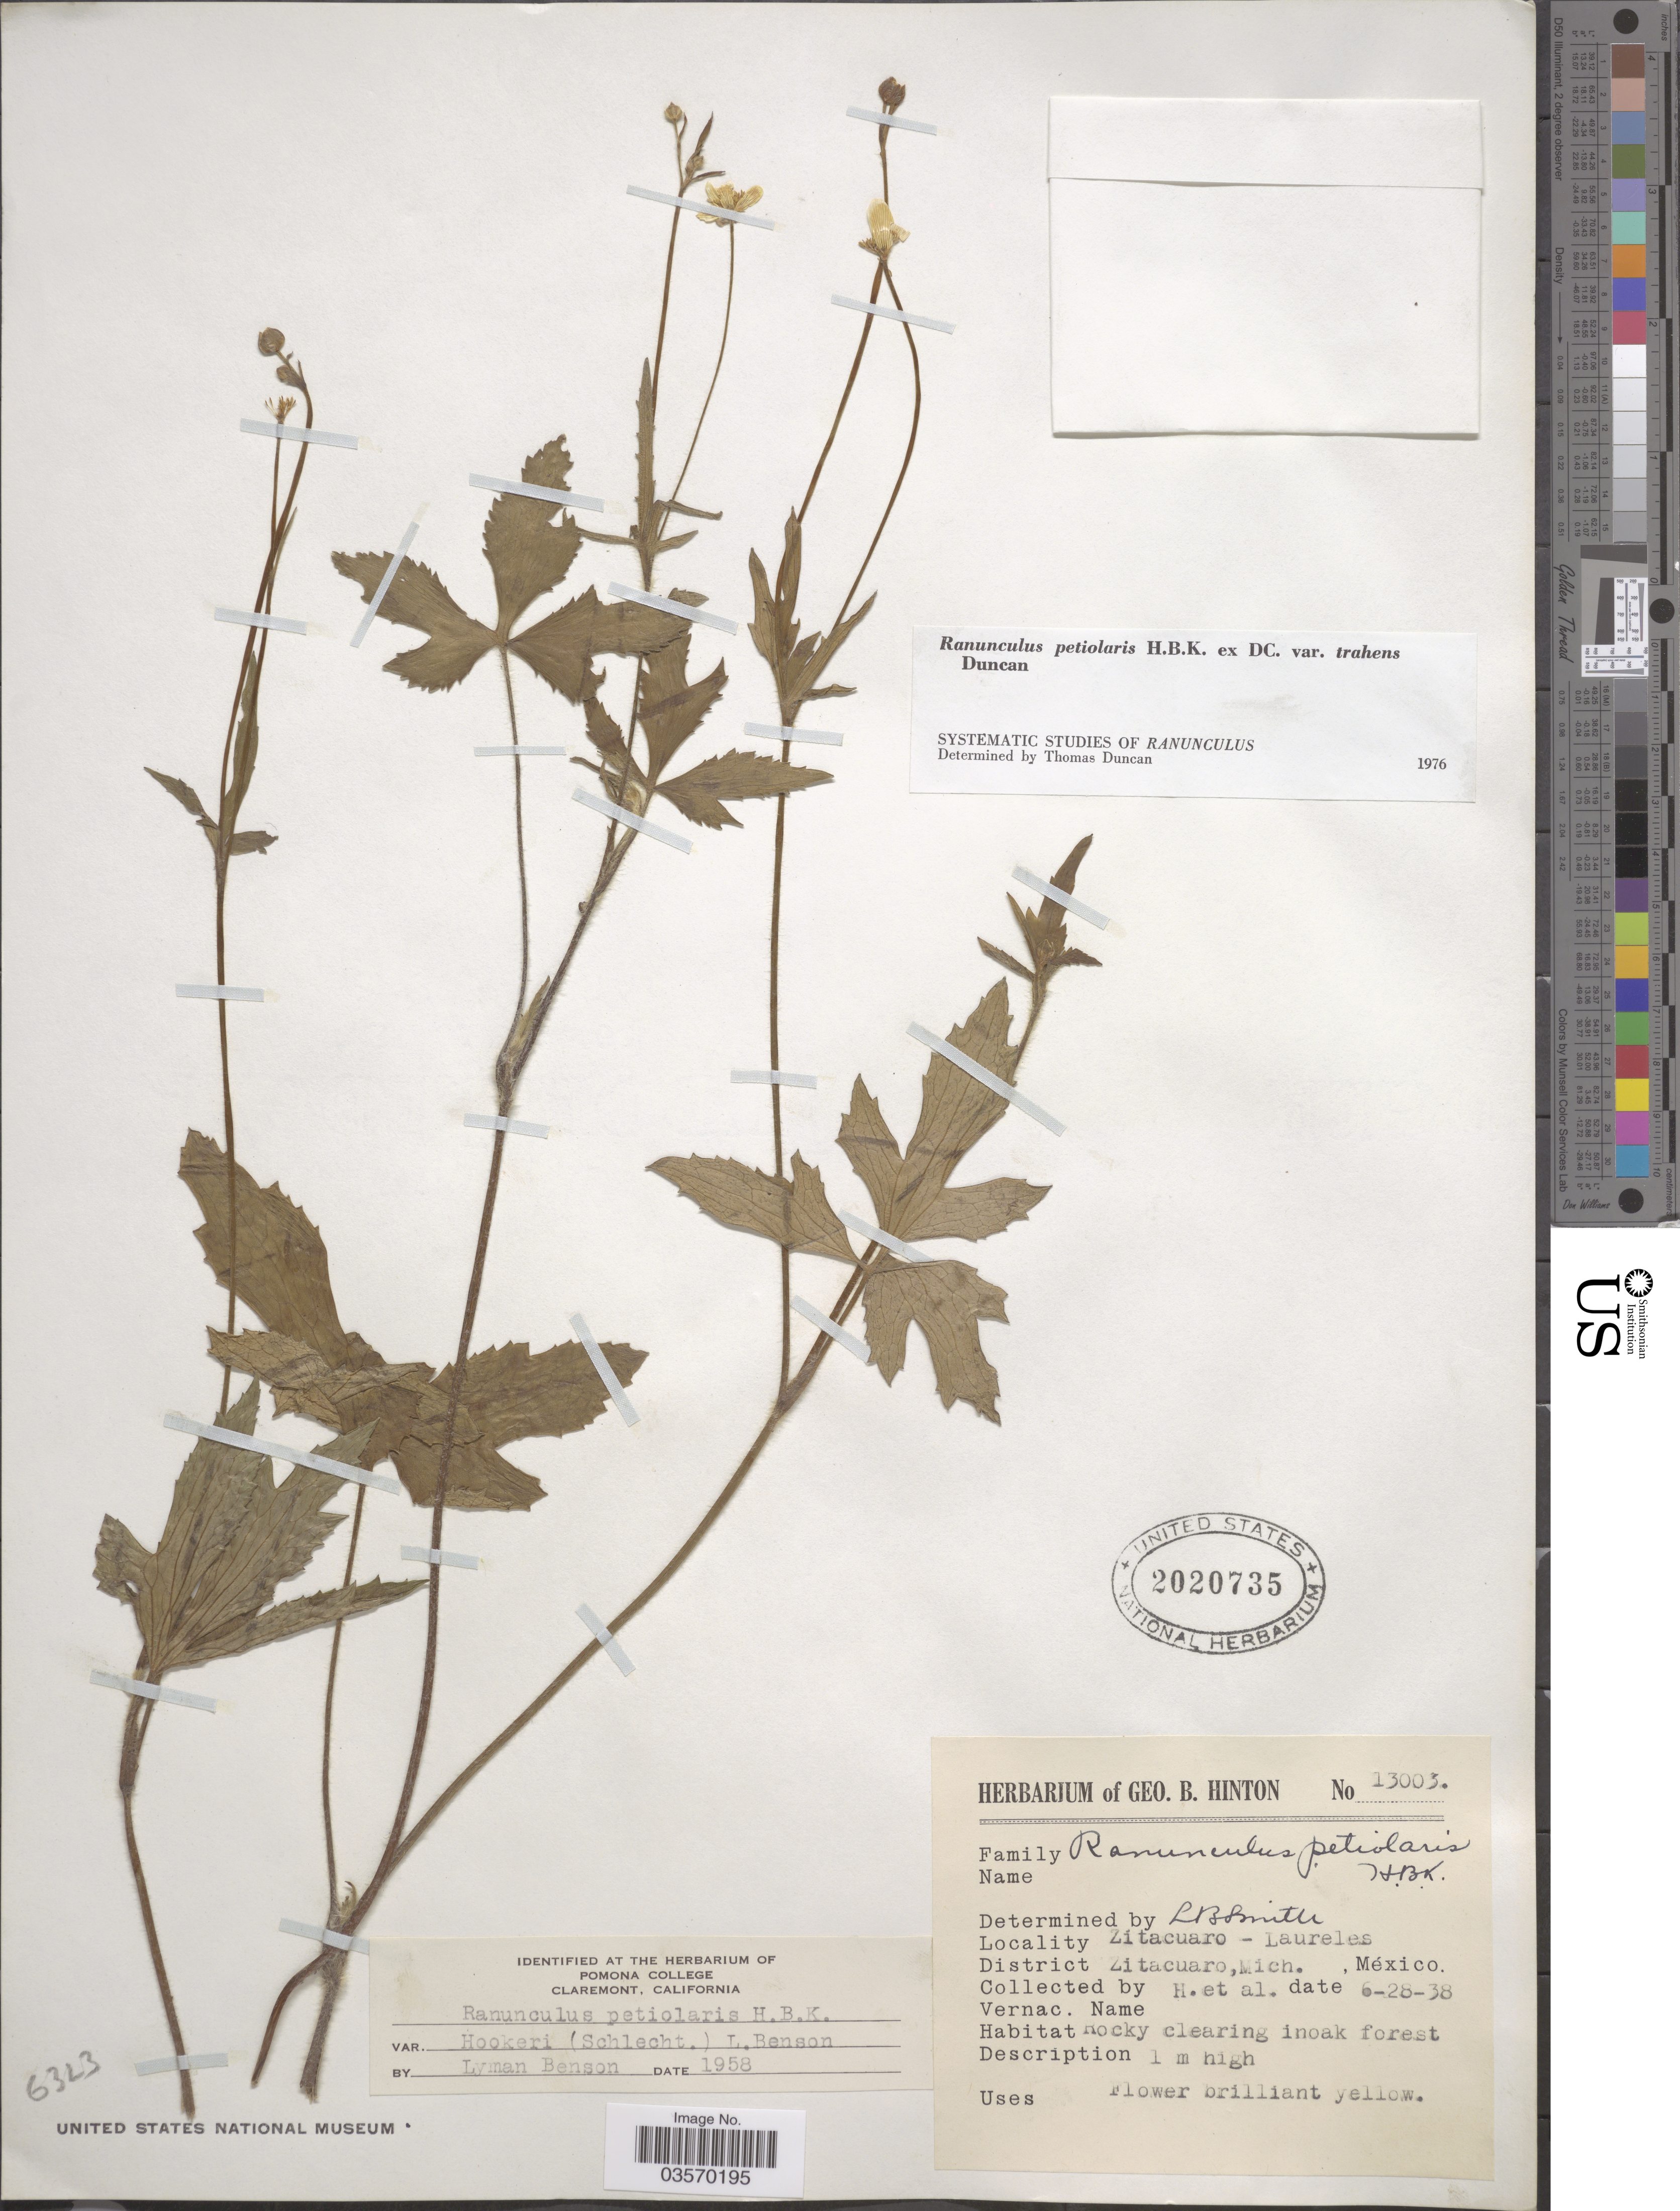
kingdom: Plantae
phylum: Tracheophyta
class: Magnoliopsida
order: Ranunculales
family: Ranunculaceae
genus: Ranunculus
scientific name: Ranunculus petiolaris var. trahens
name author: Kunth ex DC.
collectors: G. B. Hinton & et al.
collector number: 13003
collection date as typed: Transcribed d/m/y: 28/6/38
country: Mexico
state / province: Michoacán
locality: Zitacuaro - Laureles. District Zitacuaro.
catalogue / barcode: US 2020735